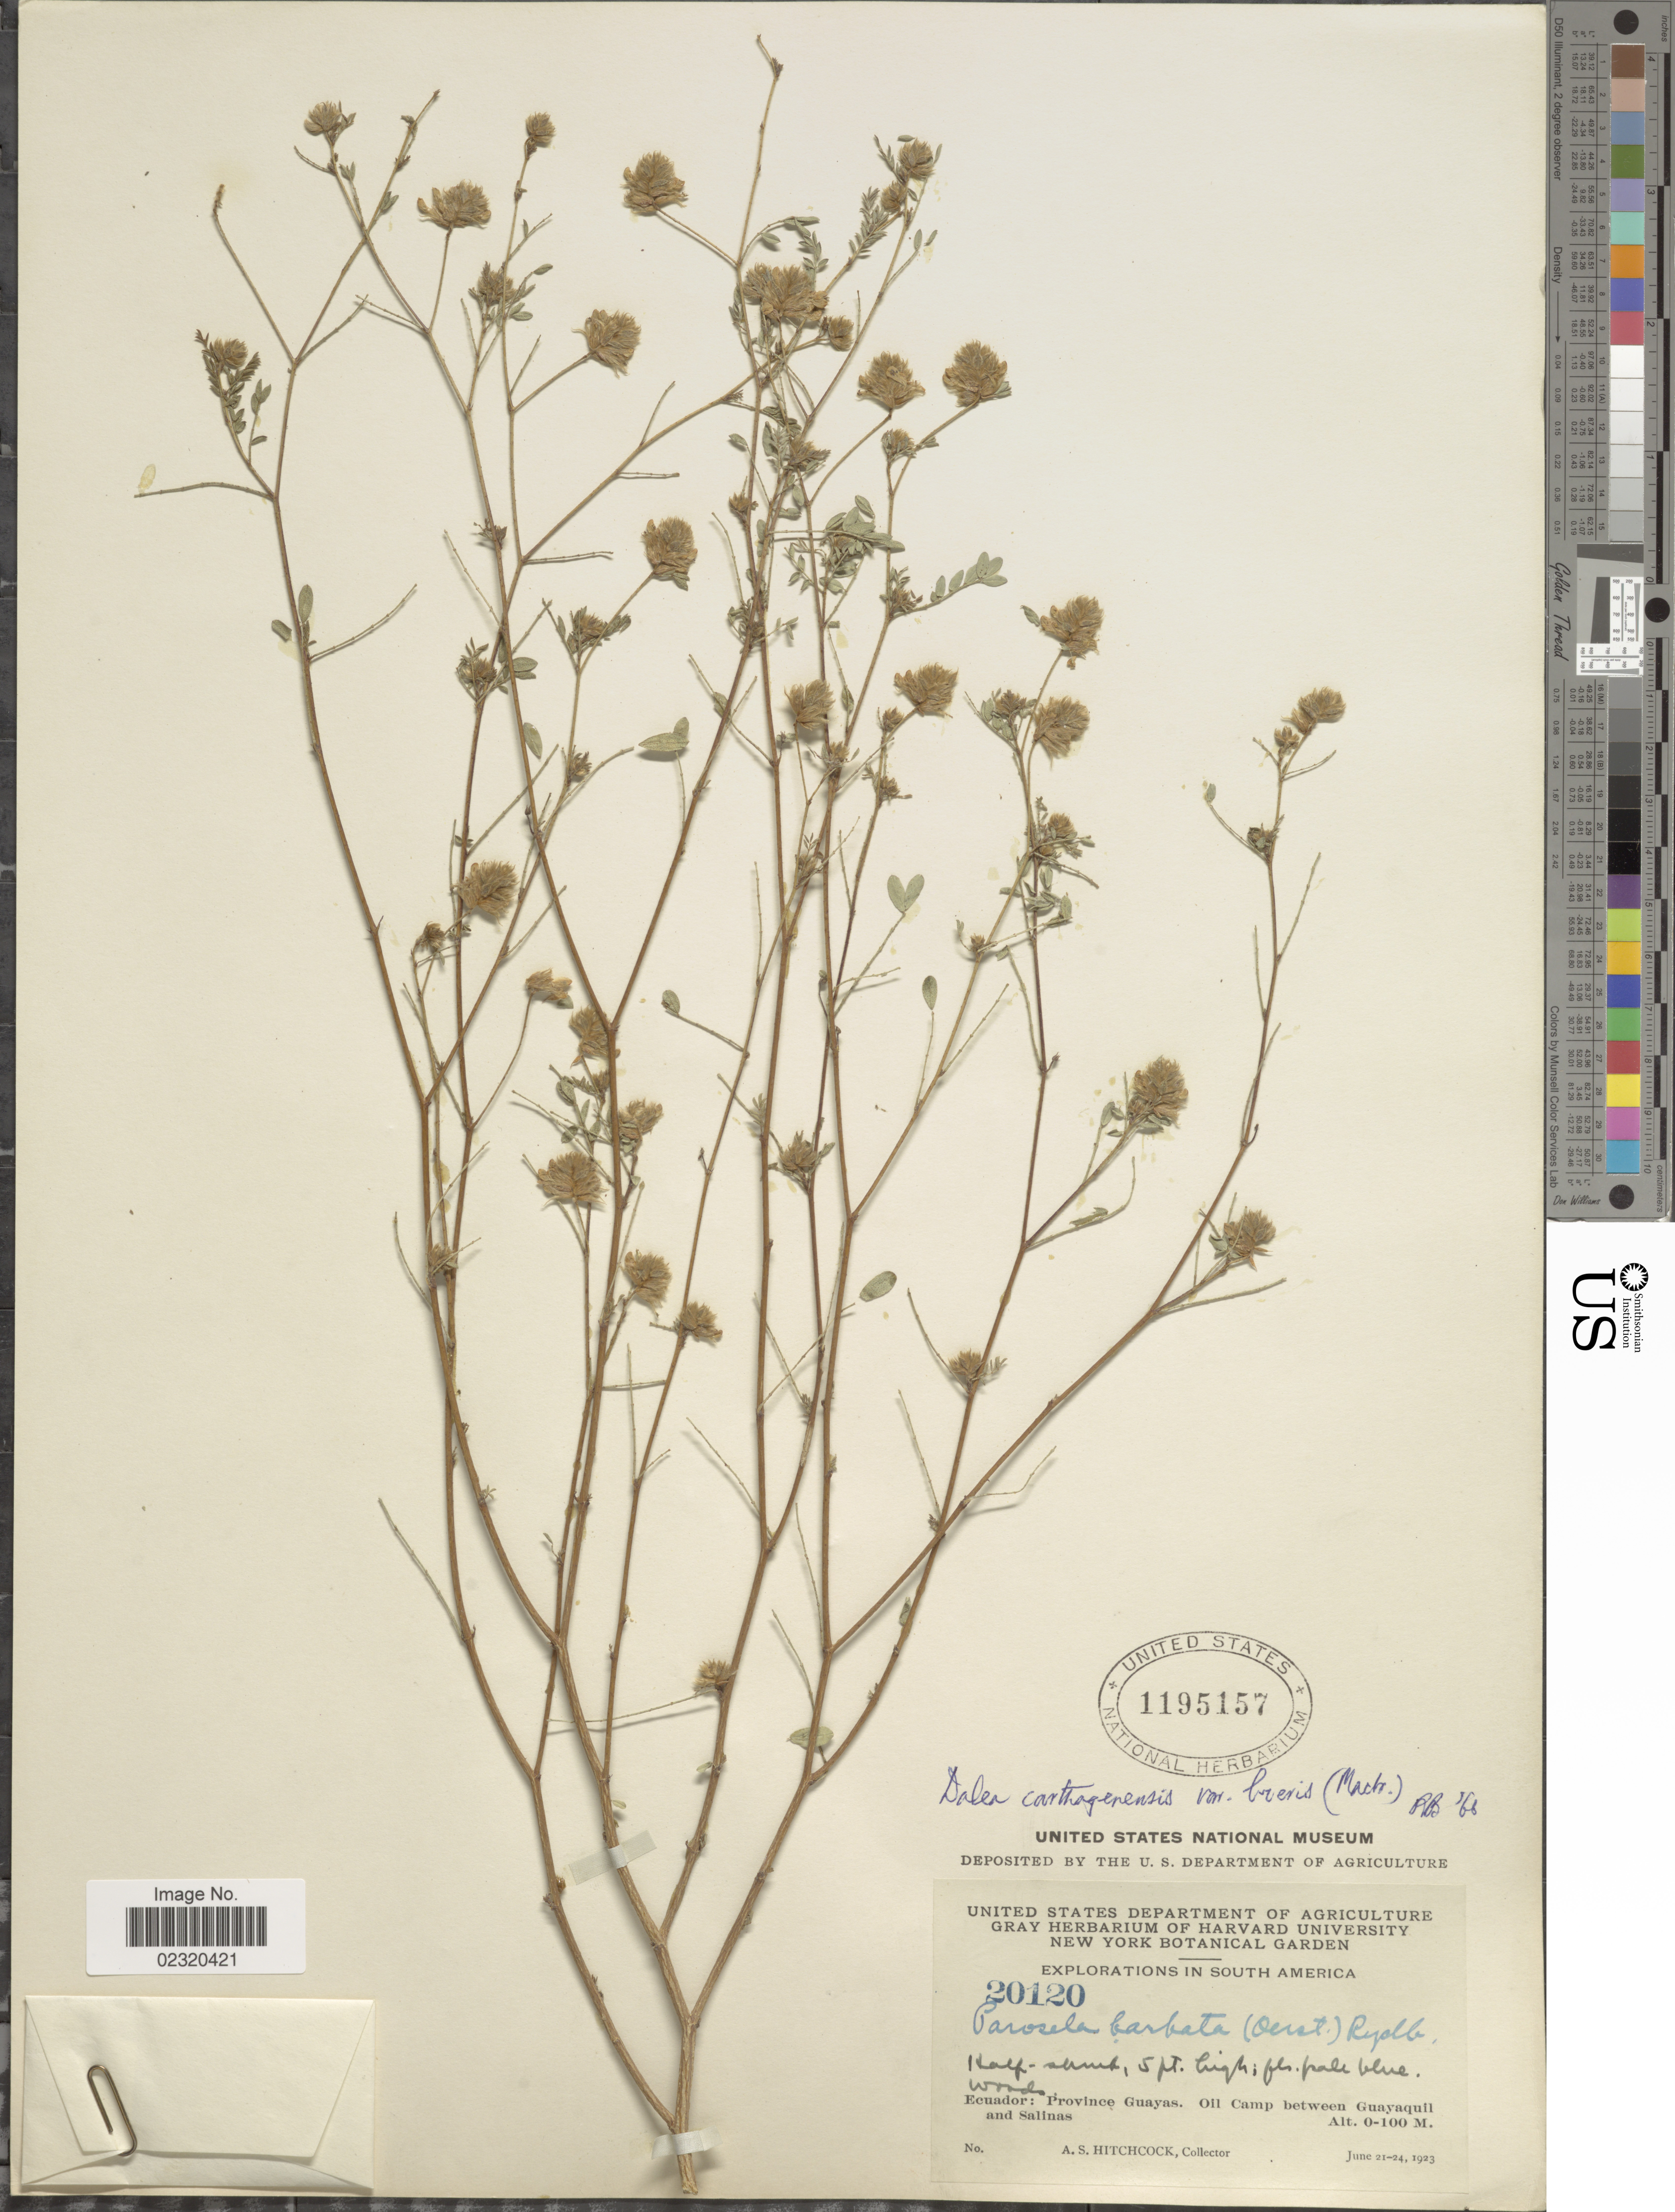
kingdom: Plantae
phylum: Tracheophyta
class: Magnoliopsida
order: Fabales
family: Fabaceae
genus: Dalea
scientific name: Dalea carthagenensis var. brevis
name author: (J.F. Macbr.) Barneby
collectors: A. S. Hitchcock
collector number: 20120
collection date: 1923-06-21/1923-06-24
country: Ecuador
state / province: Guayas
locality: On camp between Guayaquil and Salinas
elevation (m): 0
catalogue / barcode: US 1195157